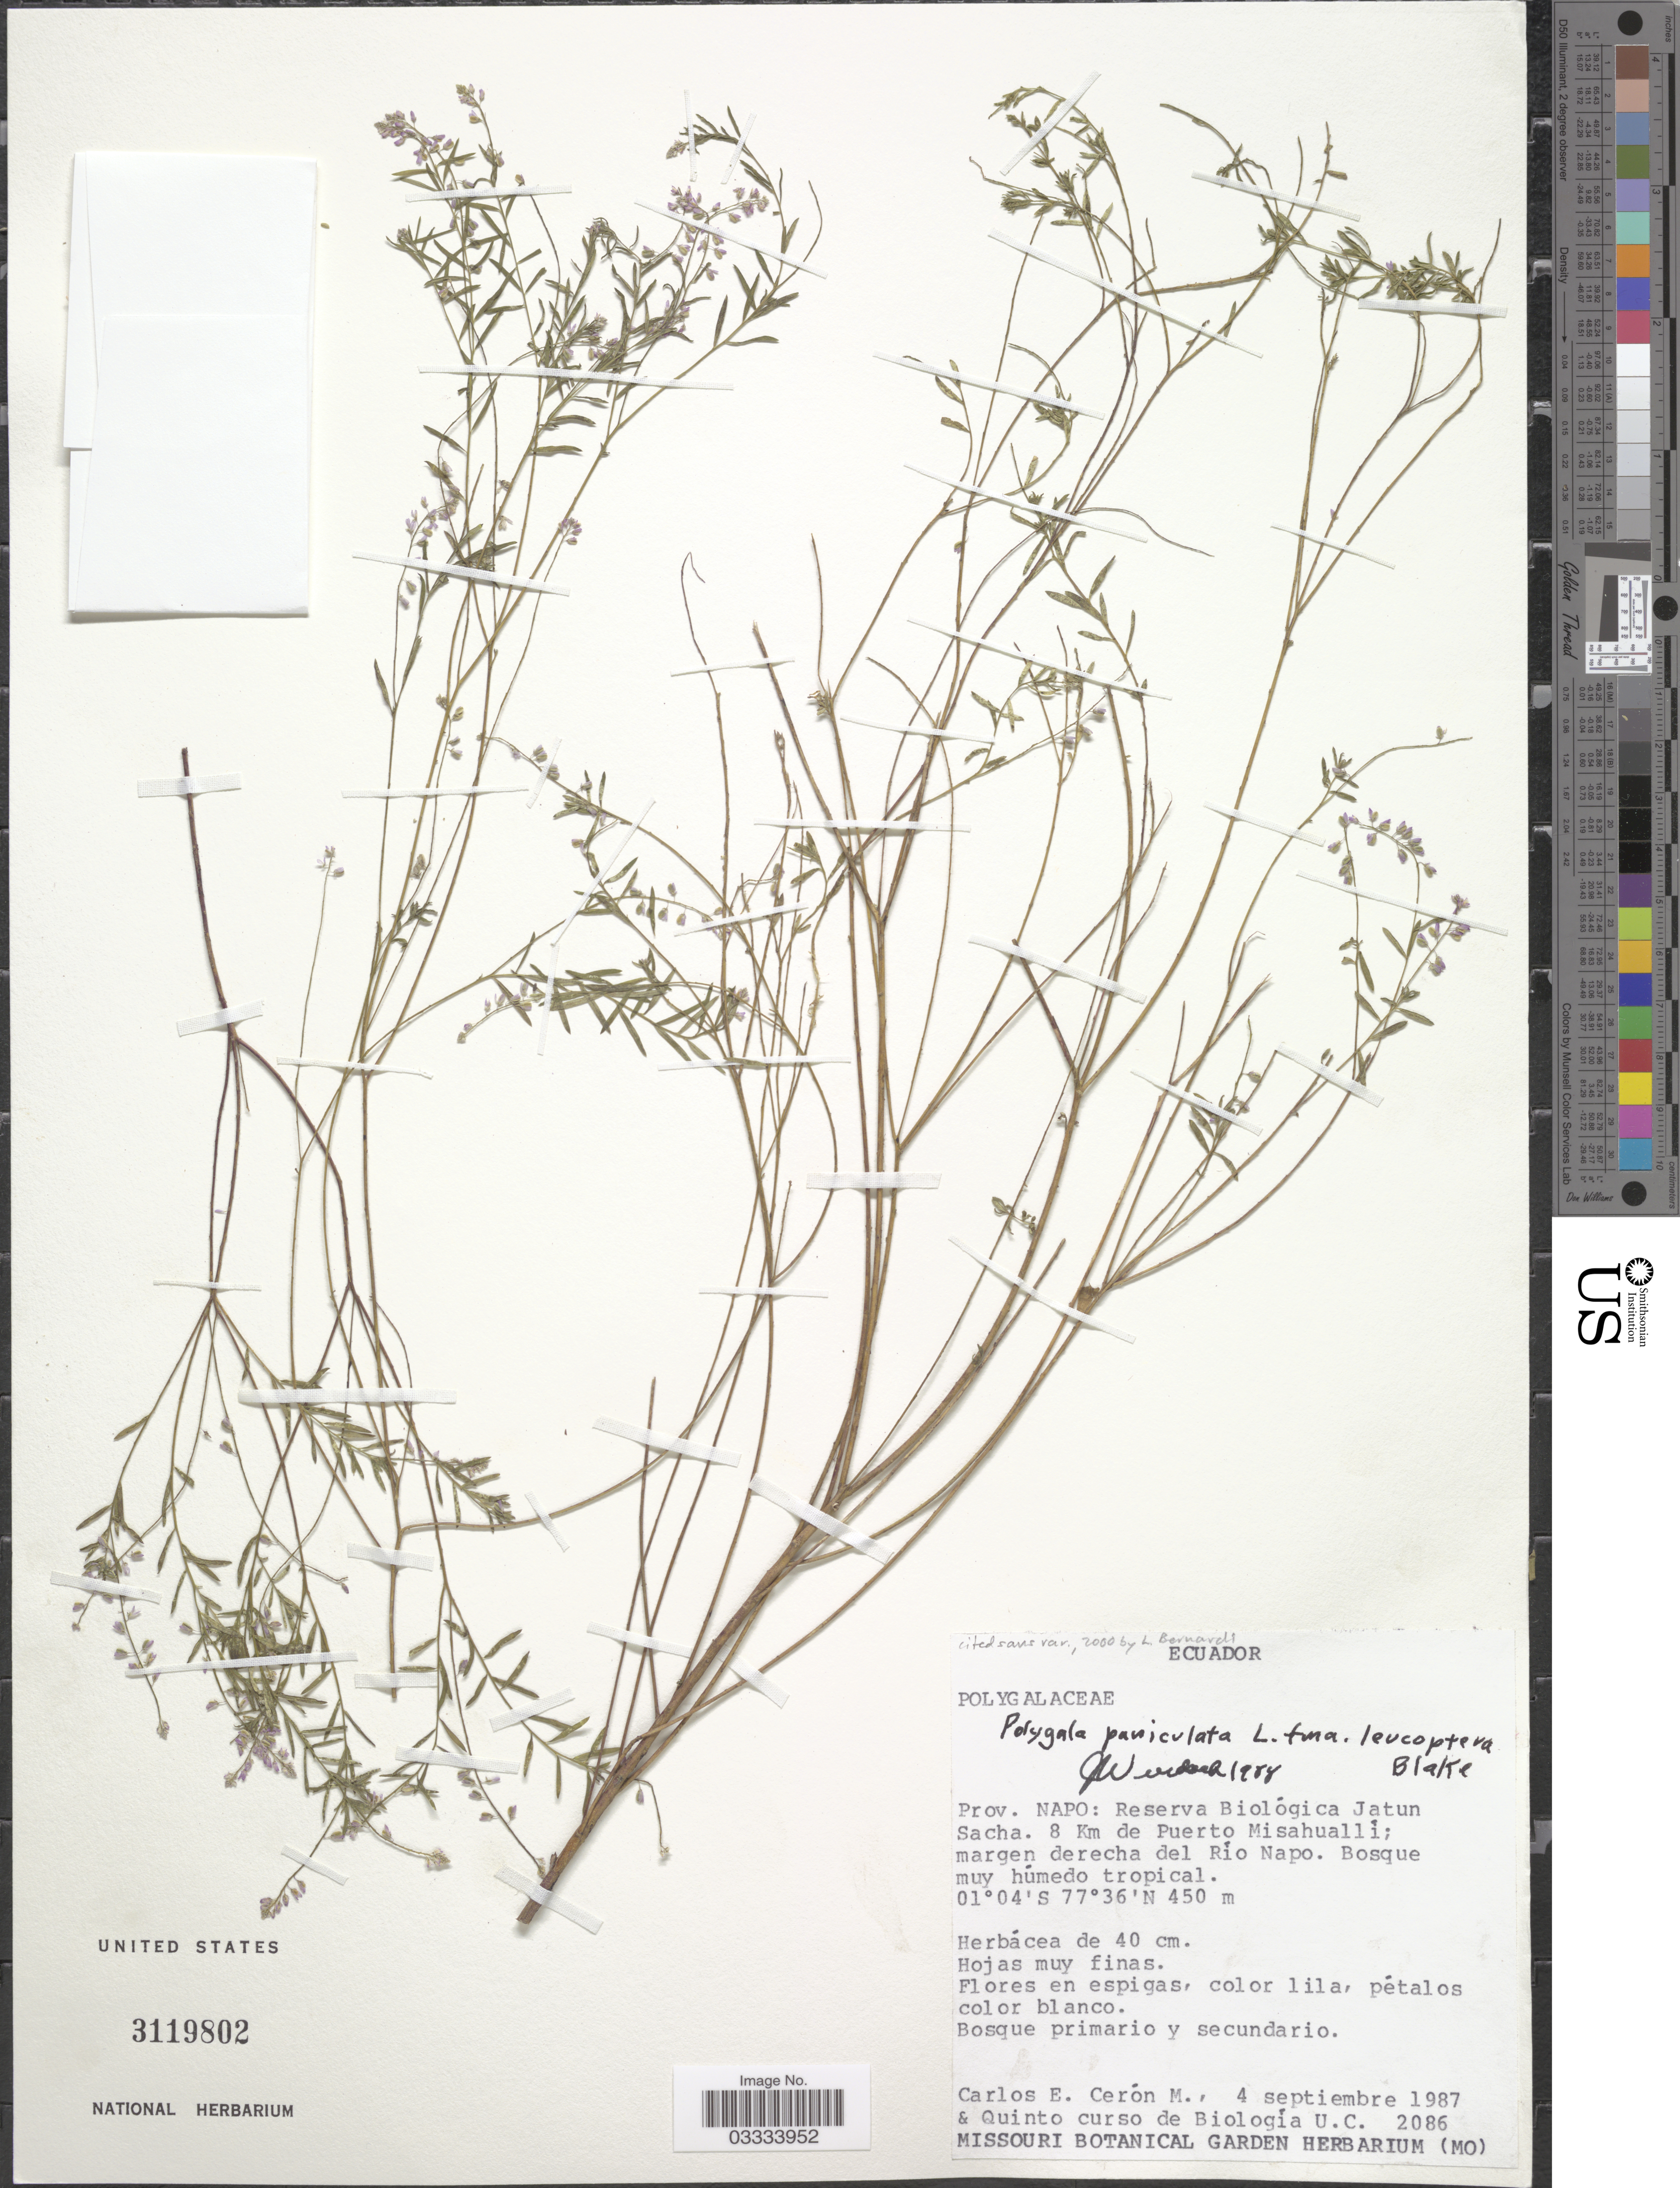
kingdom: Plantae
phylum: Tracheophyta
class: Magnoliopsida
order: Fabales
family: Polygalaceae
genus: Polygala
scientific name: Polygala paniculata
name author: L.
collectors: C. E. Cerón M. & Quinto Curso de Biología U.C.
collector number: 2086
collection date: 1987-09-04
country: Ecuador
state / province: Napo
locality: Reserva Biológica Jatun Sacha. 8 Km de Puerto Misahualli; margen derecha del Rio Napo.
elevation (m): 450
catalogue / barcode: US 3119802